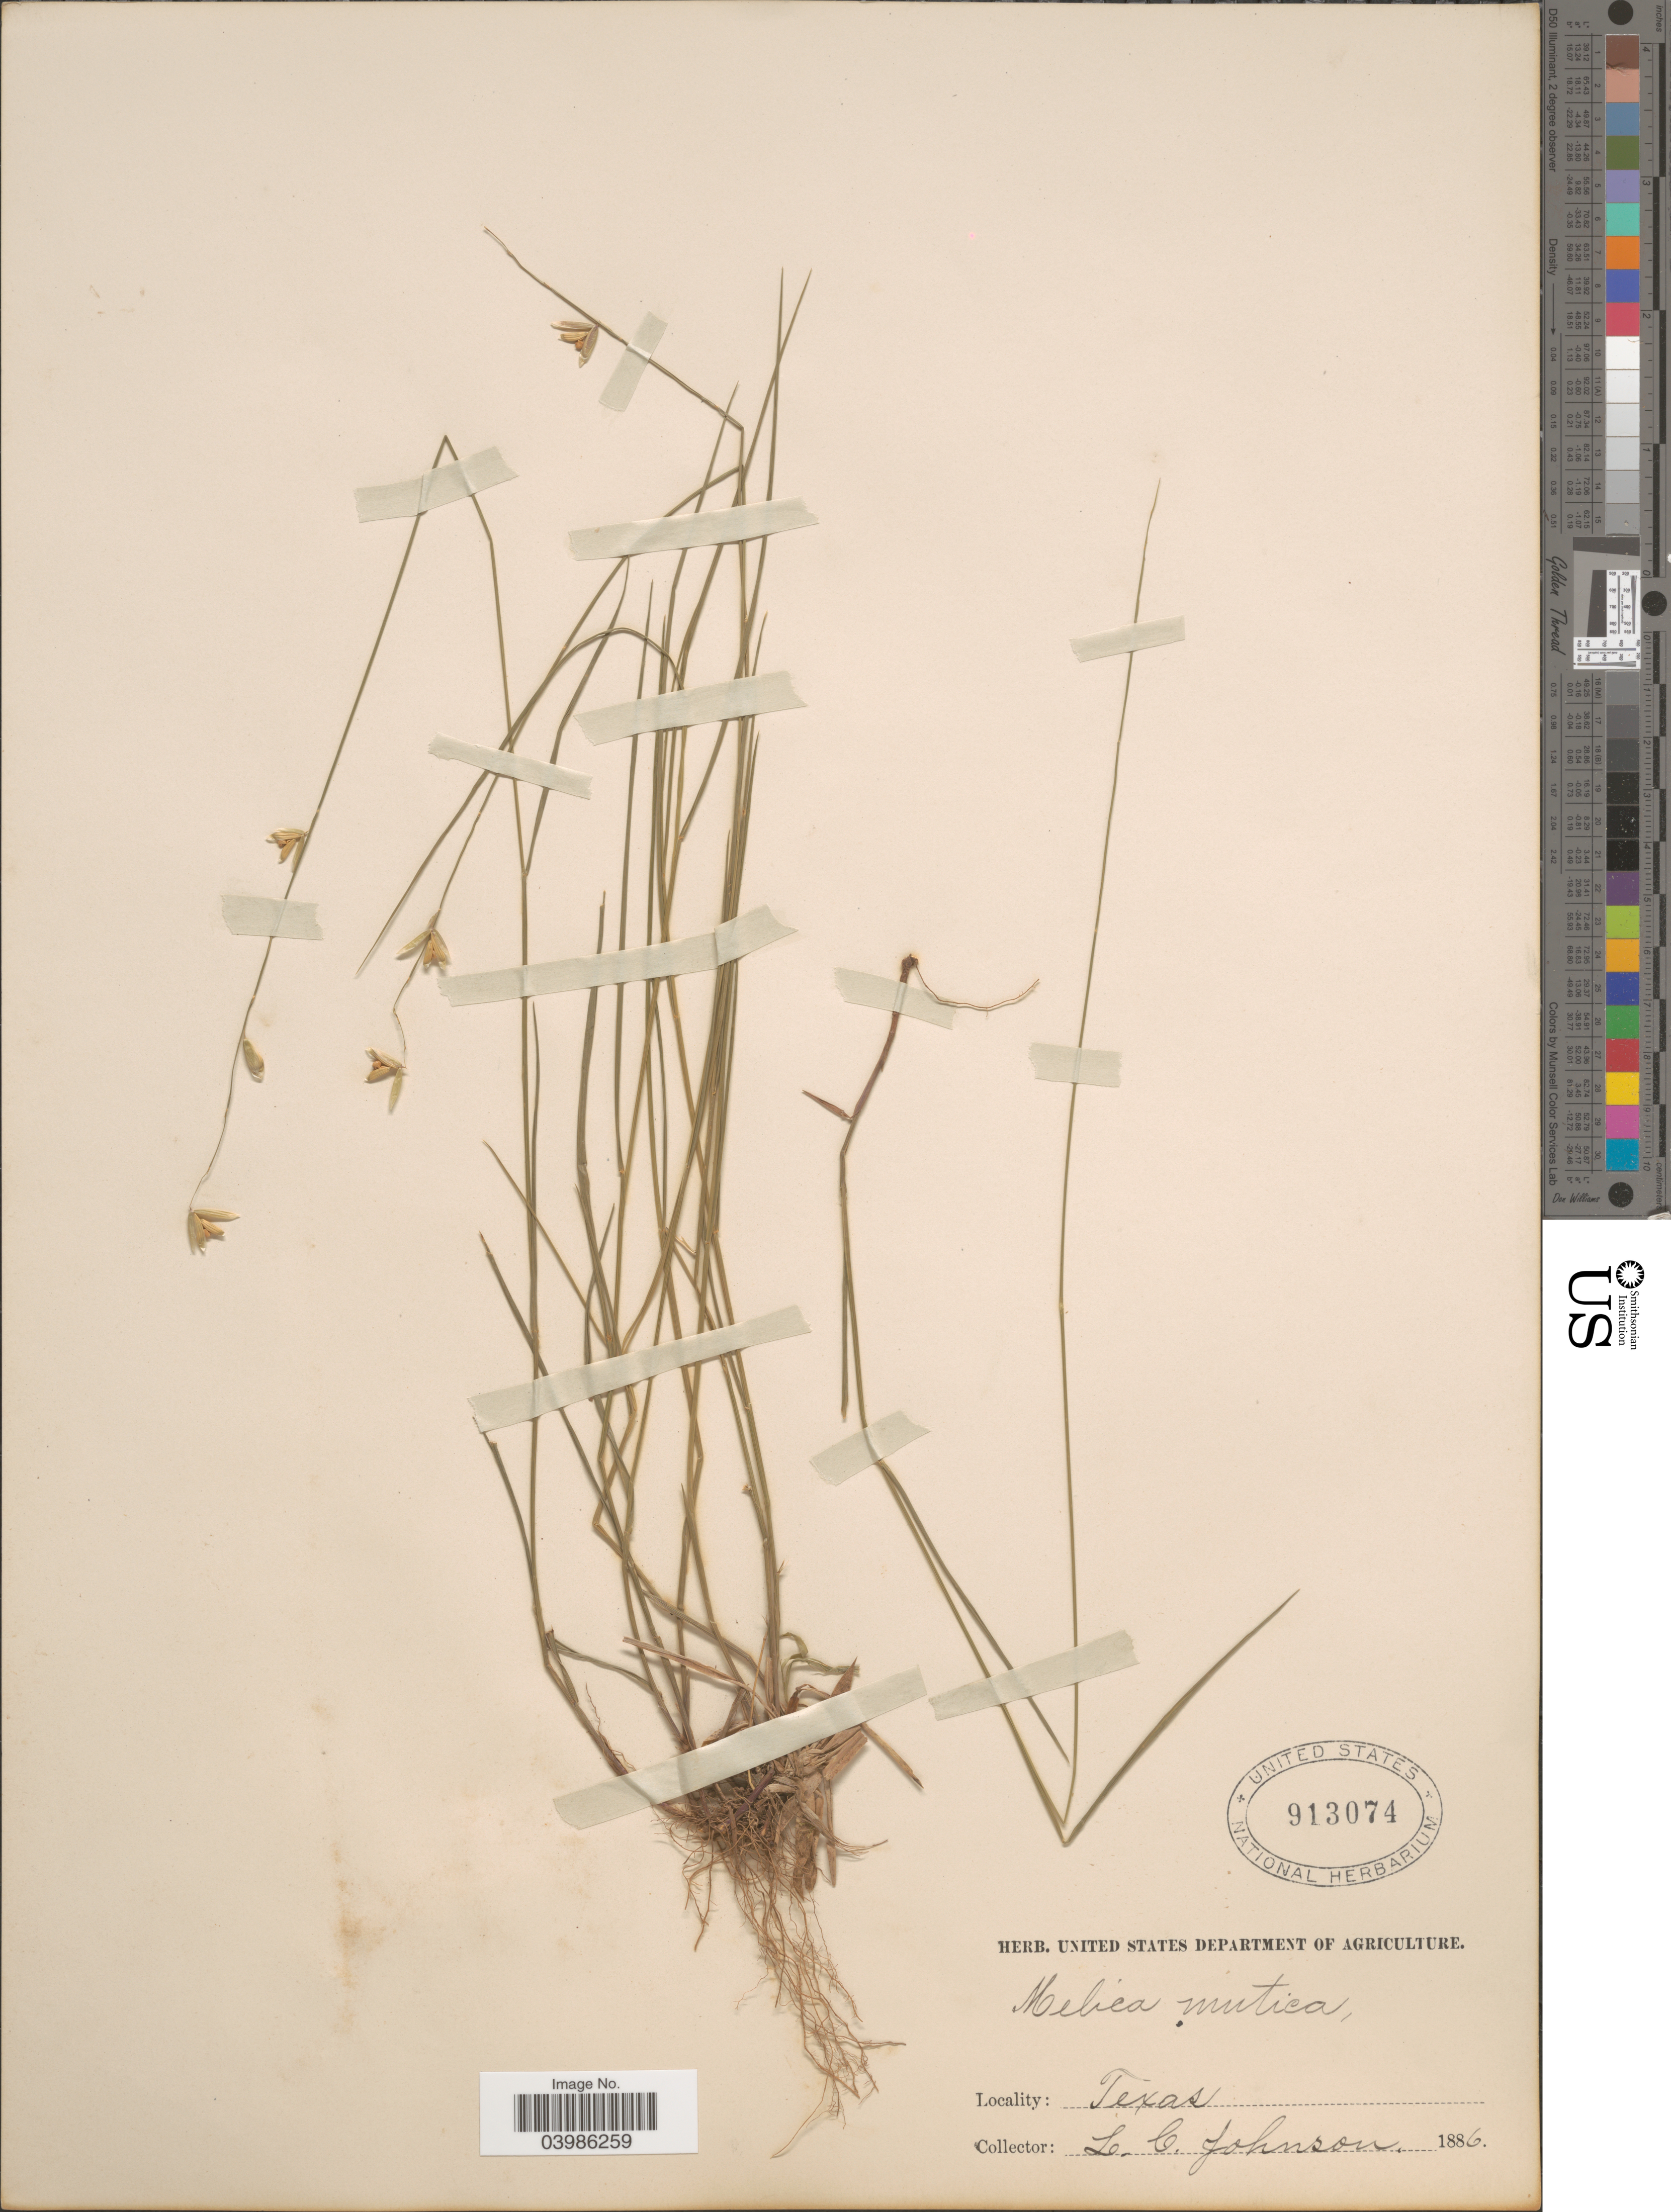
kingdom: Plantae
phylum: Tracheophyta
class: Liliopsida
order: Poales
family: Poaceae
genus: Melica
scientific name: Melica mutica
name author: Walter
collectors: L. Johnson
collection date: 1886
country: United States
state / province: Texas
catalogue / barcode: US 913074